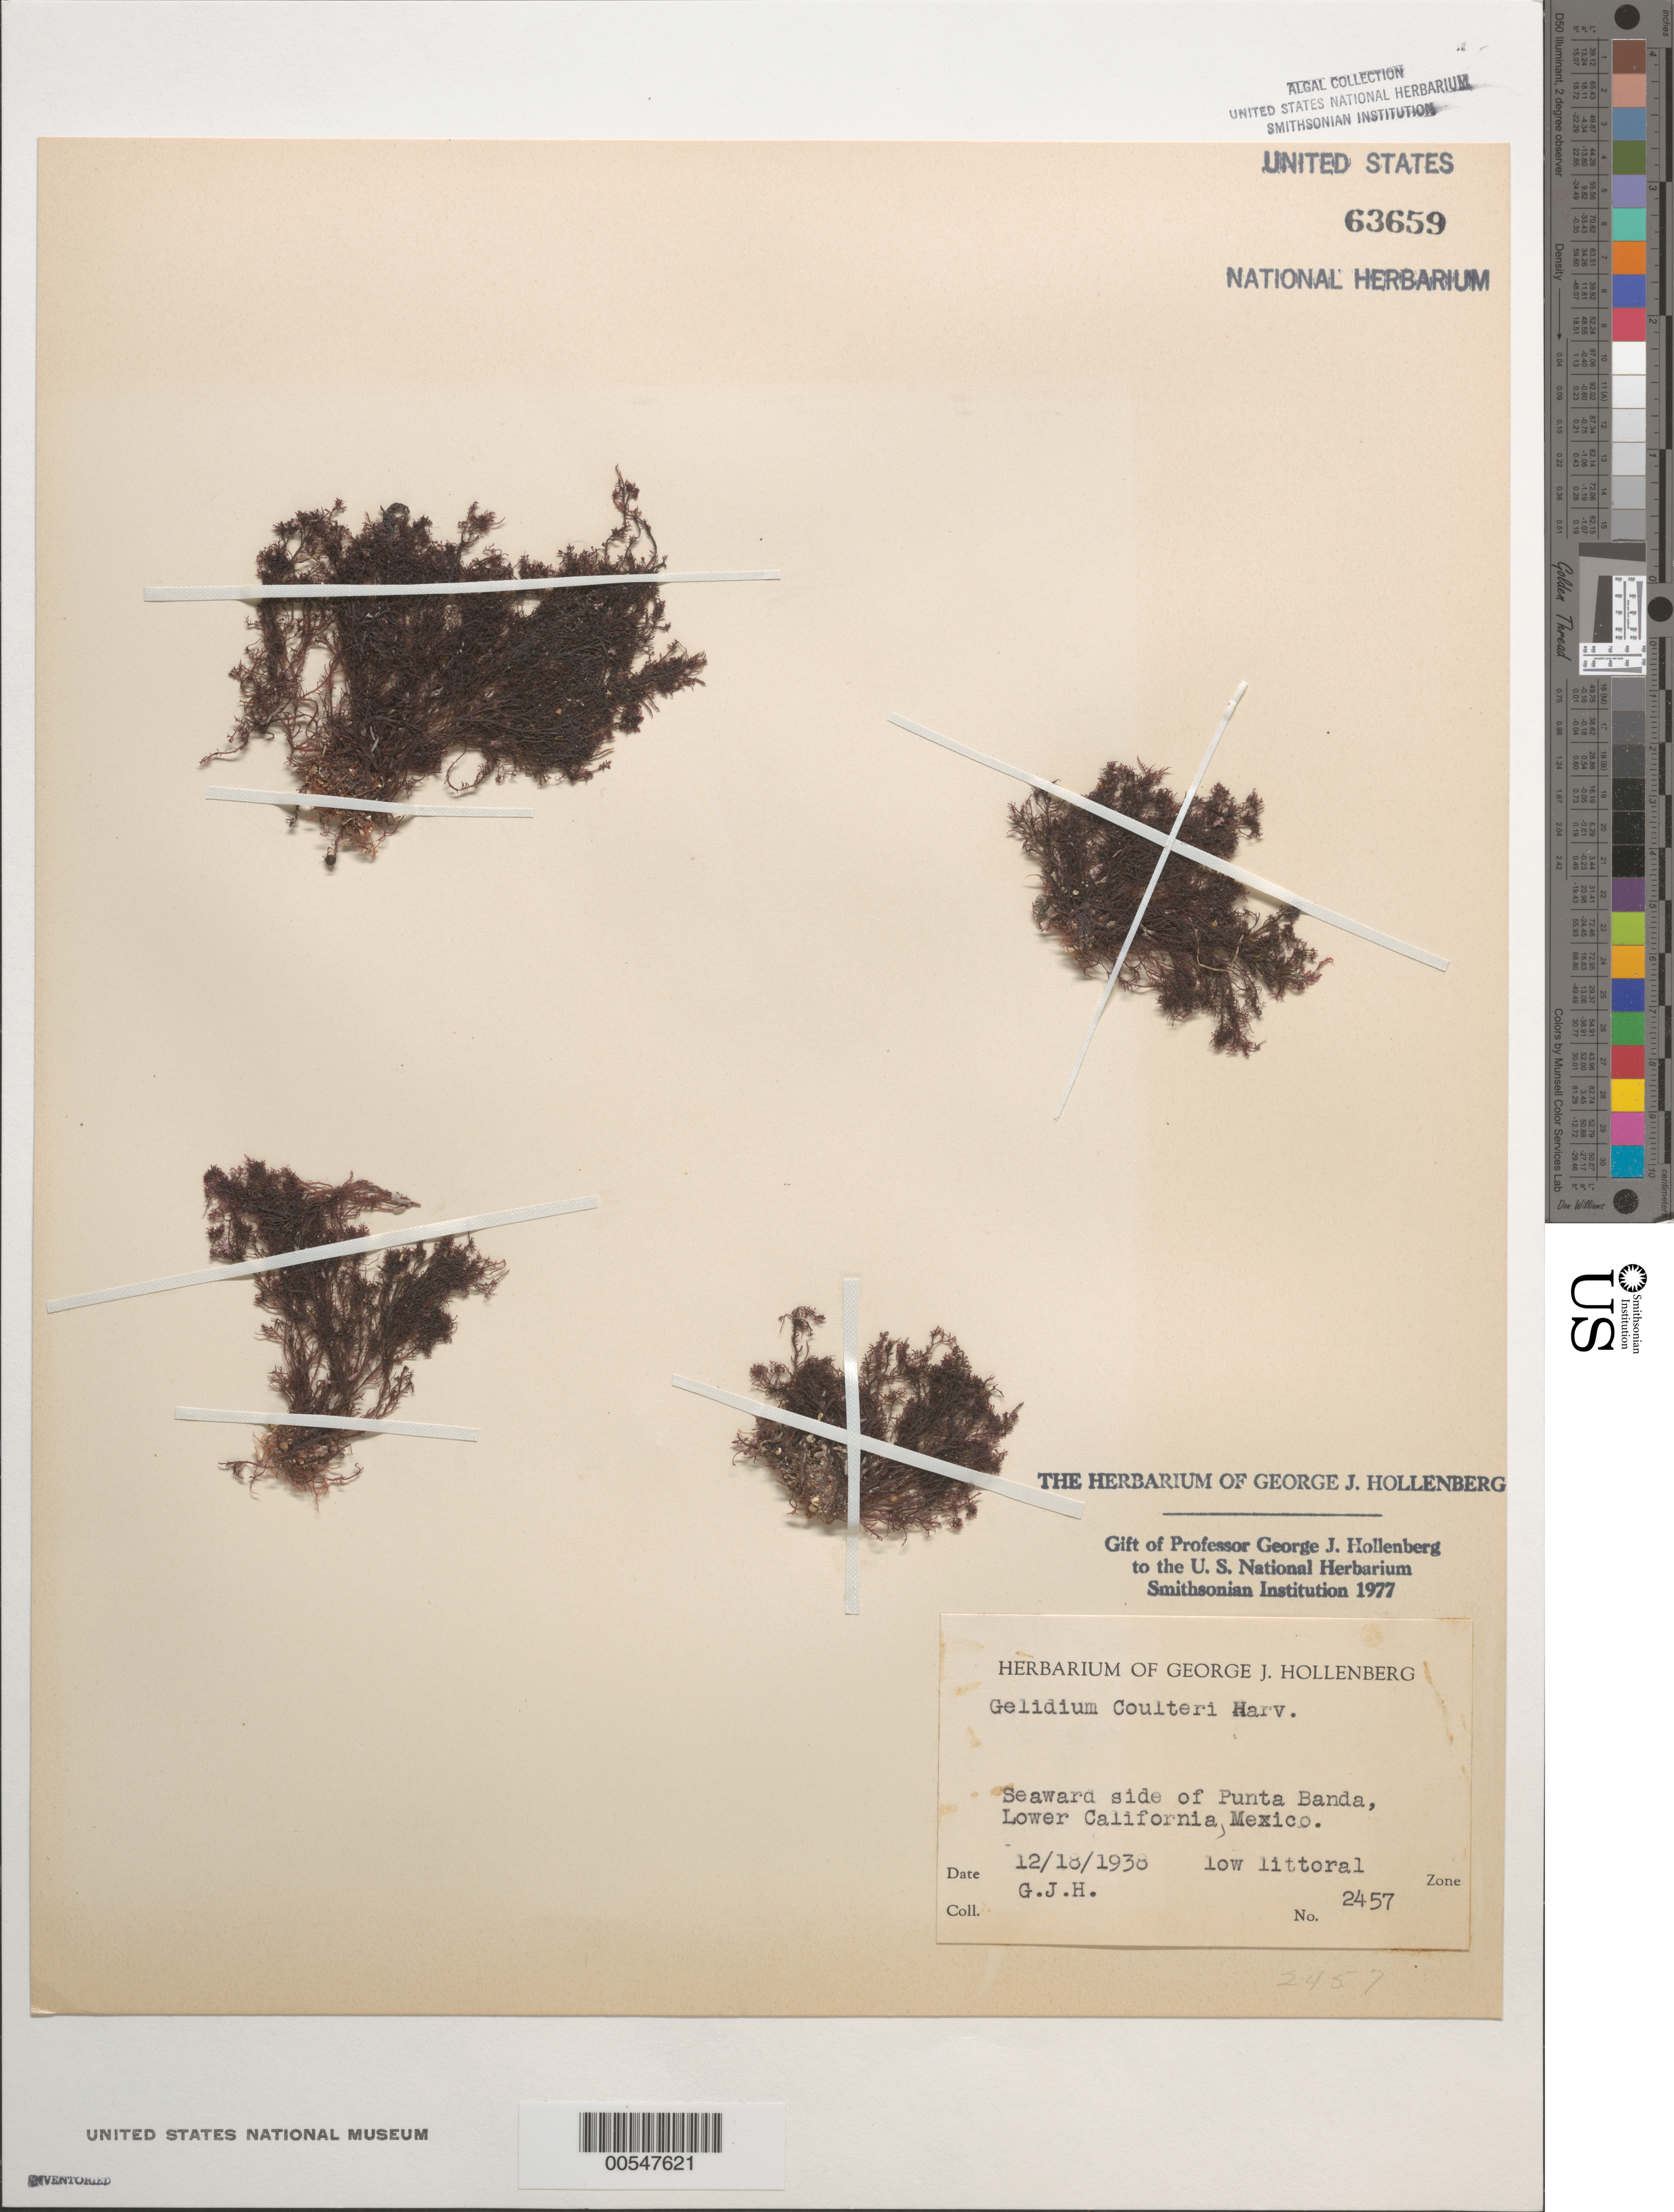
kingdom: Plantae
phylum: Rhodophyta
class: Florideophyceae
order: Gelidiales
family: Gelidiaceae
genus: Gelidium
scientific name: Gelidium coulteri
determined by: Hollenberg, George J.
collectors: G. Hollenberg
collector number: GJH 2457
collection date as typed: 18 Dec 1938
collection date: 1938-12-18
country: Mexico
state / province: Baja California Norte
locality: Seaward side of Punta Banda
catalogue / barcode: US 63659